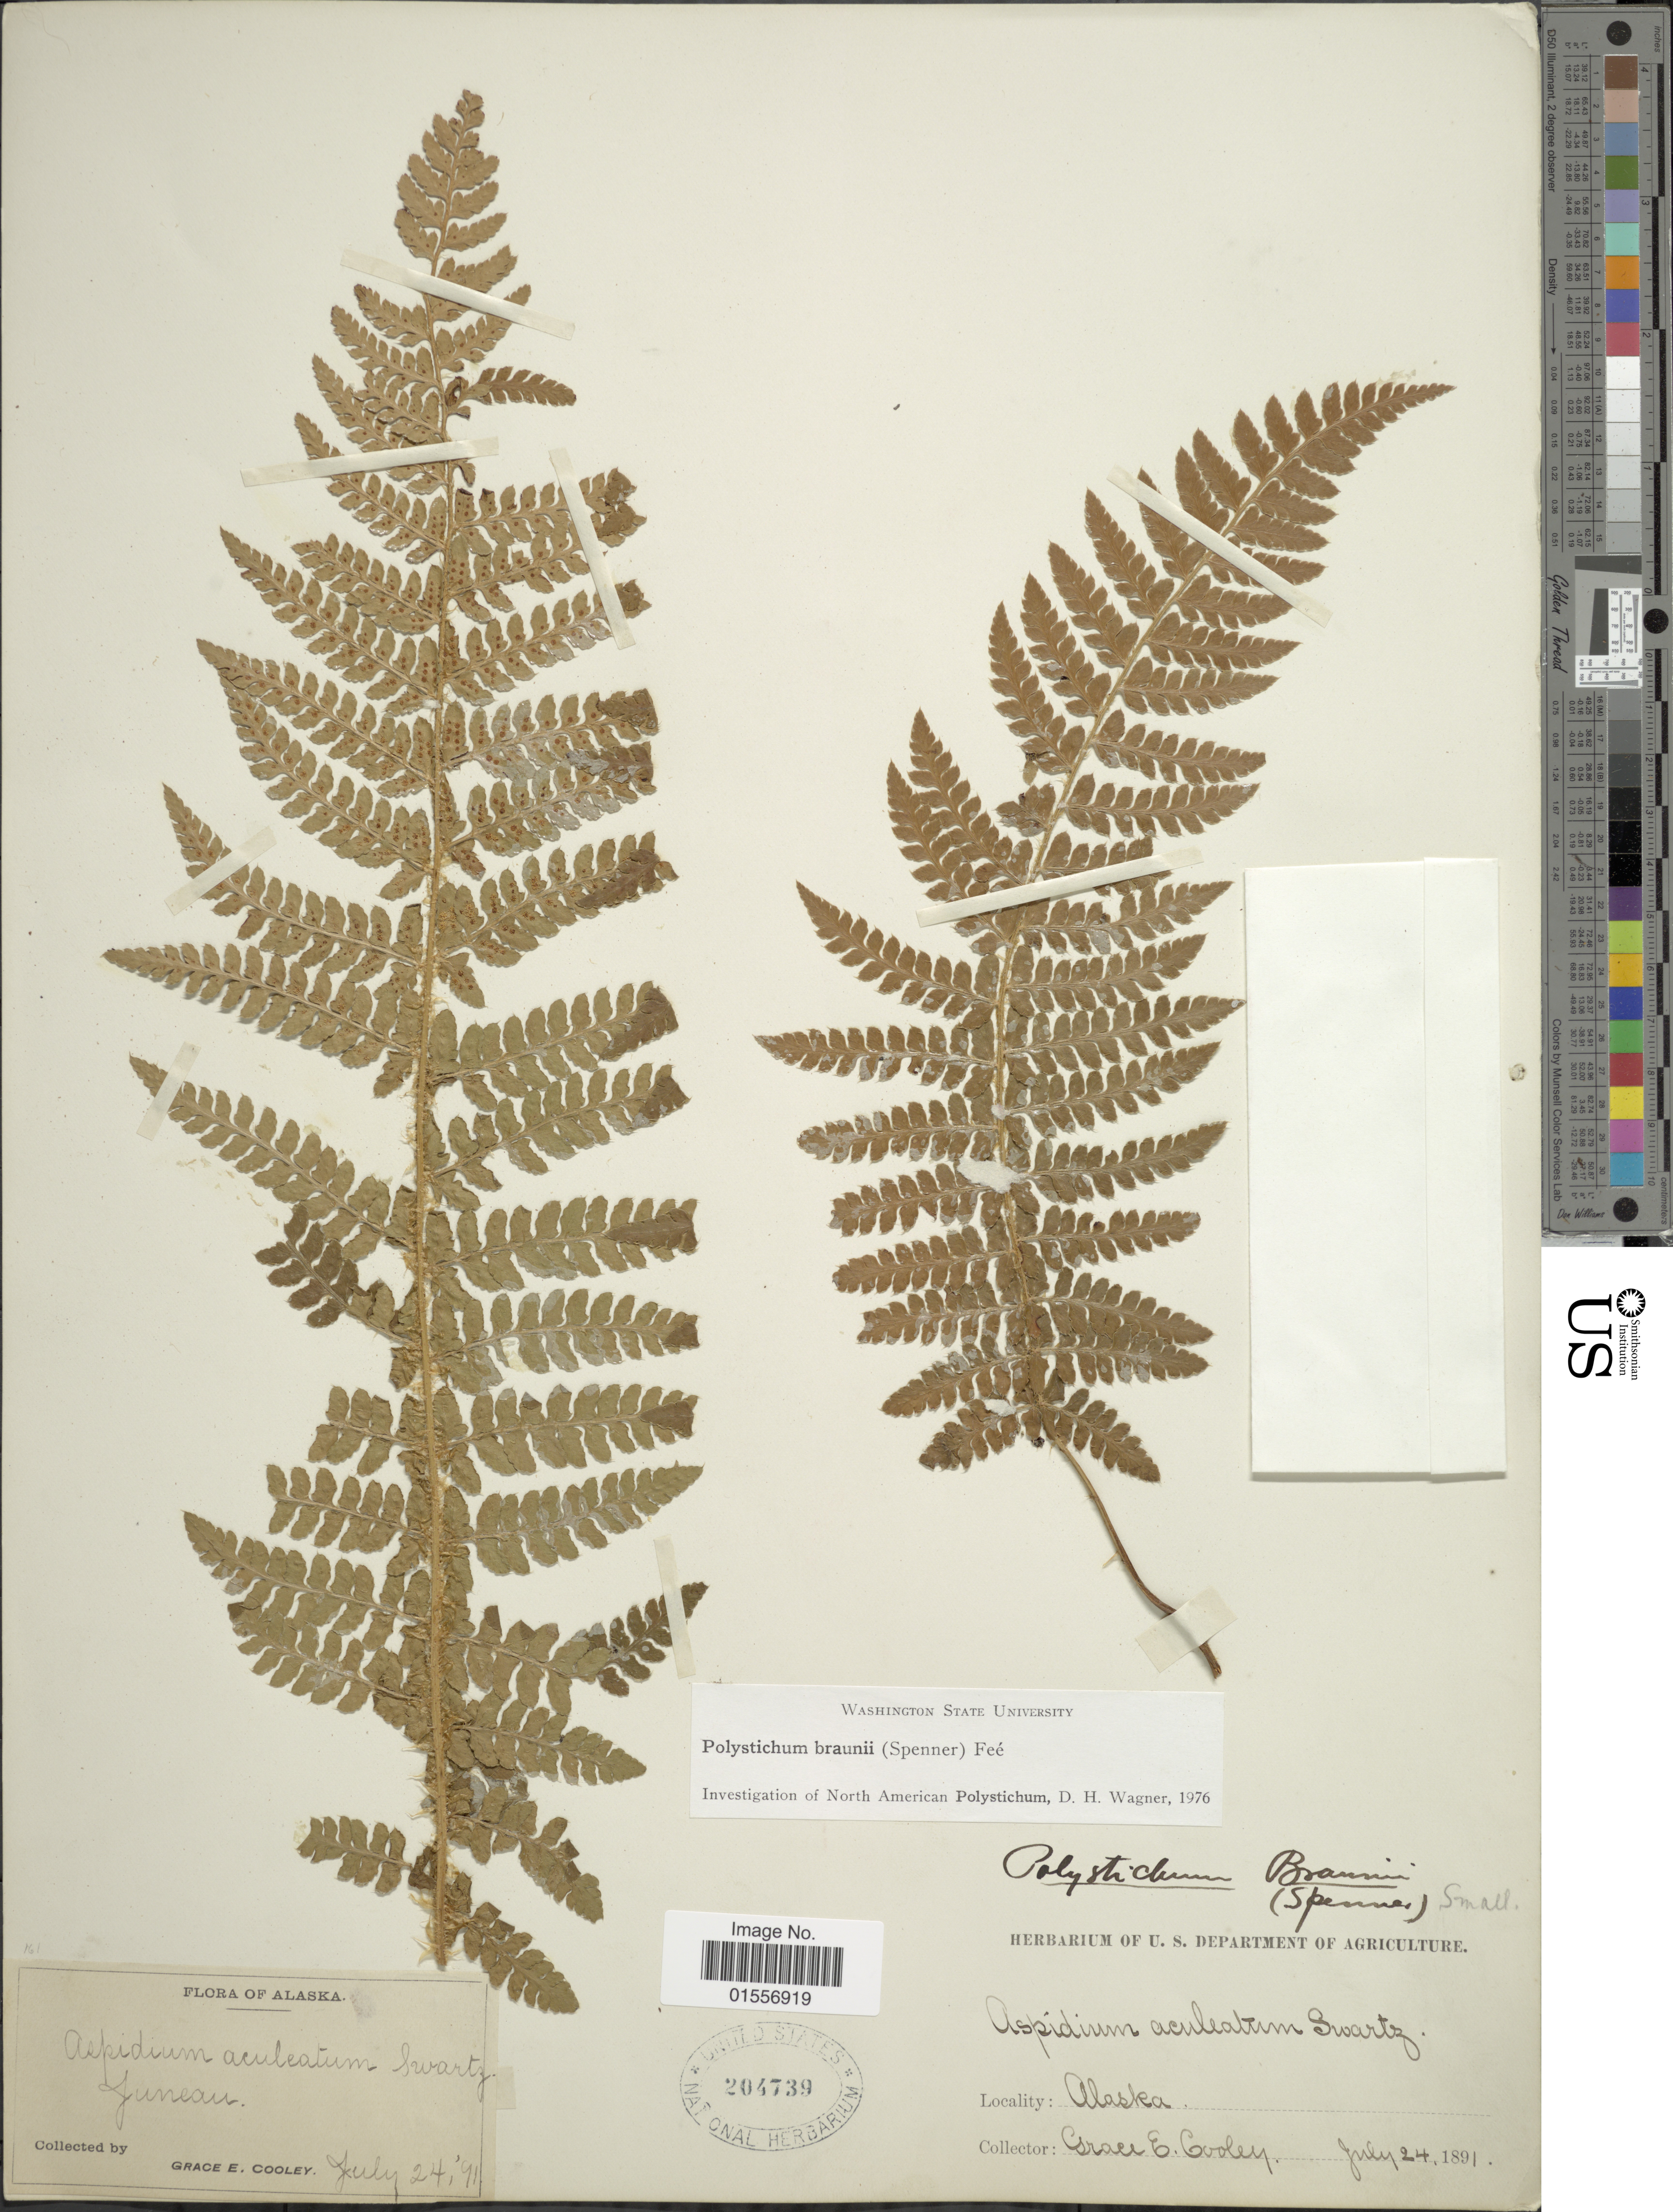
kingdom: Plantae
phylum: Tracheophyta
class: Polypodiopsida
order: Polypodiales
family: Dryopteridaceae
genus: Polystichum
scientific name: Polystichum braunii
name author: (Spenn.) Fée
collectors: G. E. Cooley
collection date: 1891-07-24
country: United States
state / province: Alaska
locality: Alaska.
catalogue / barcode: US 204739